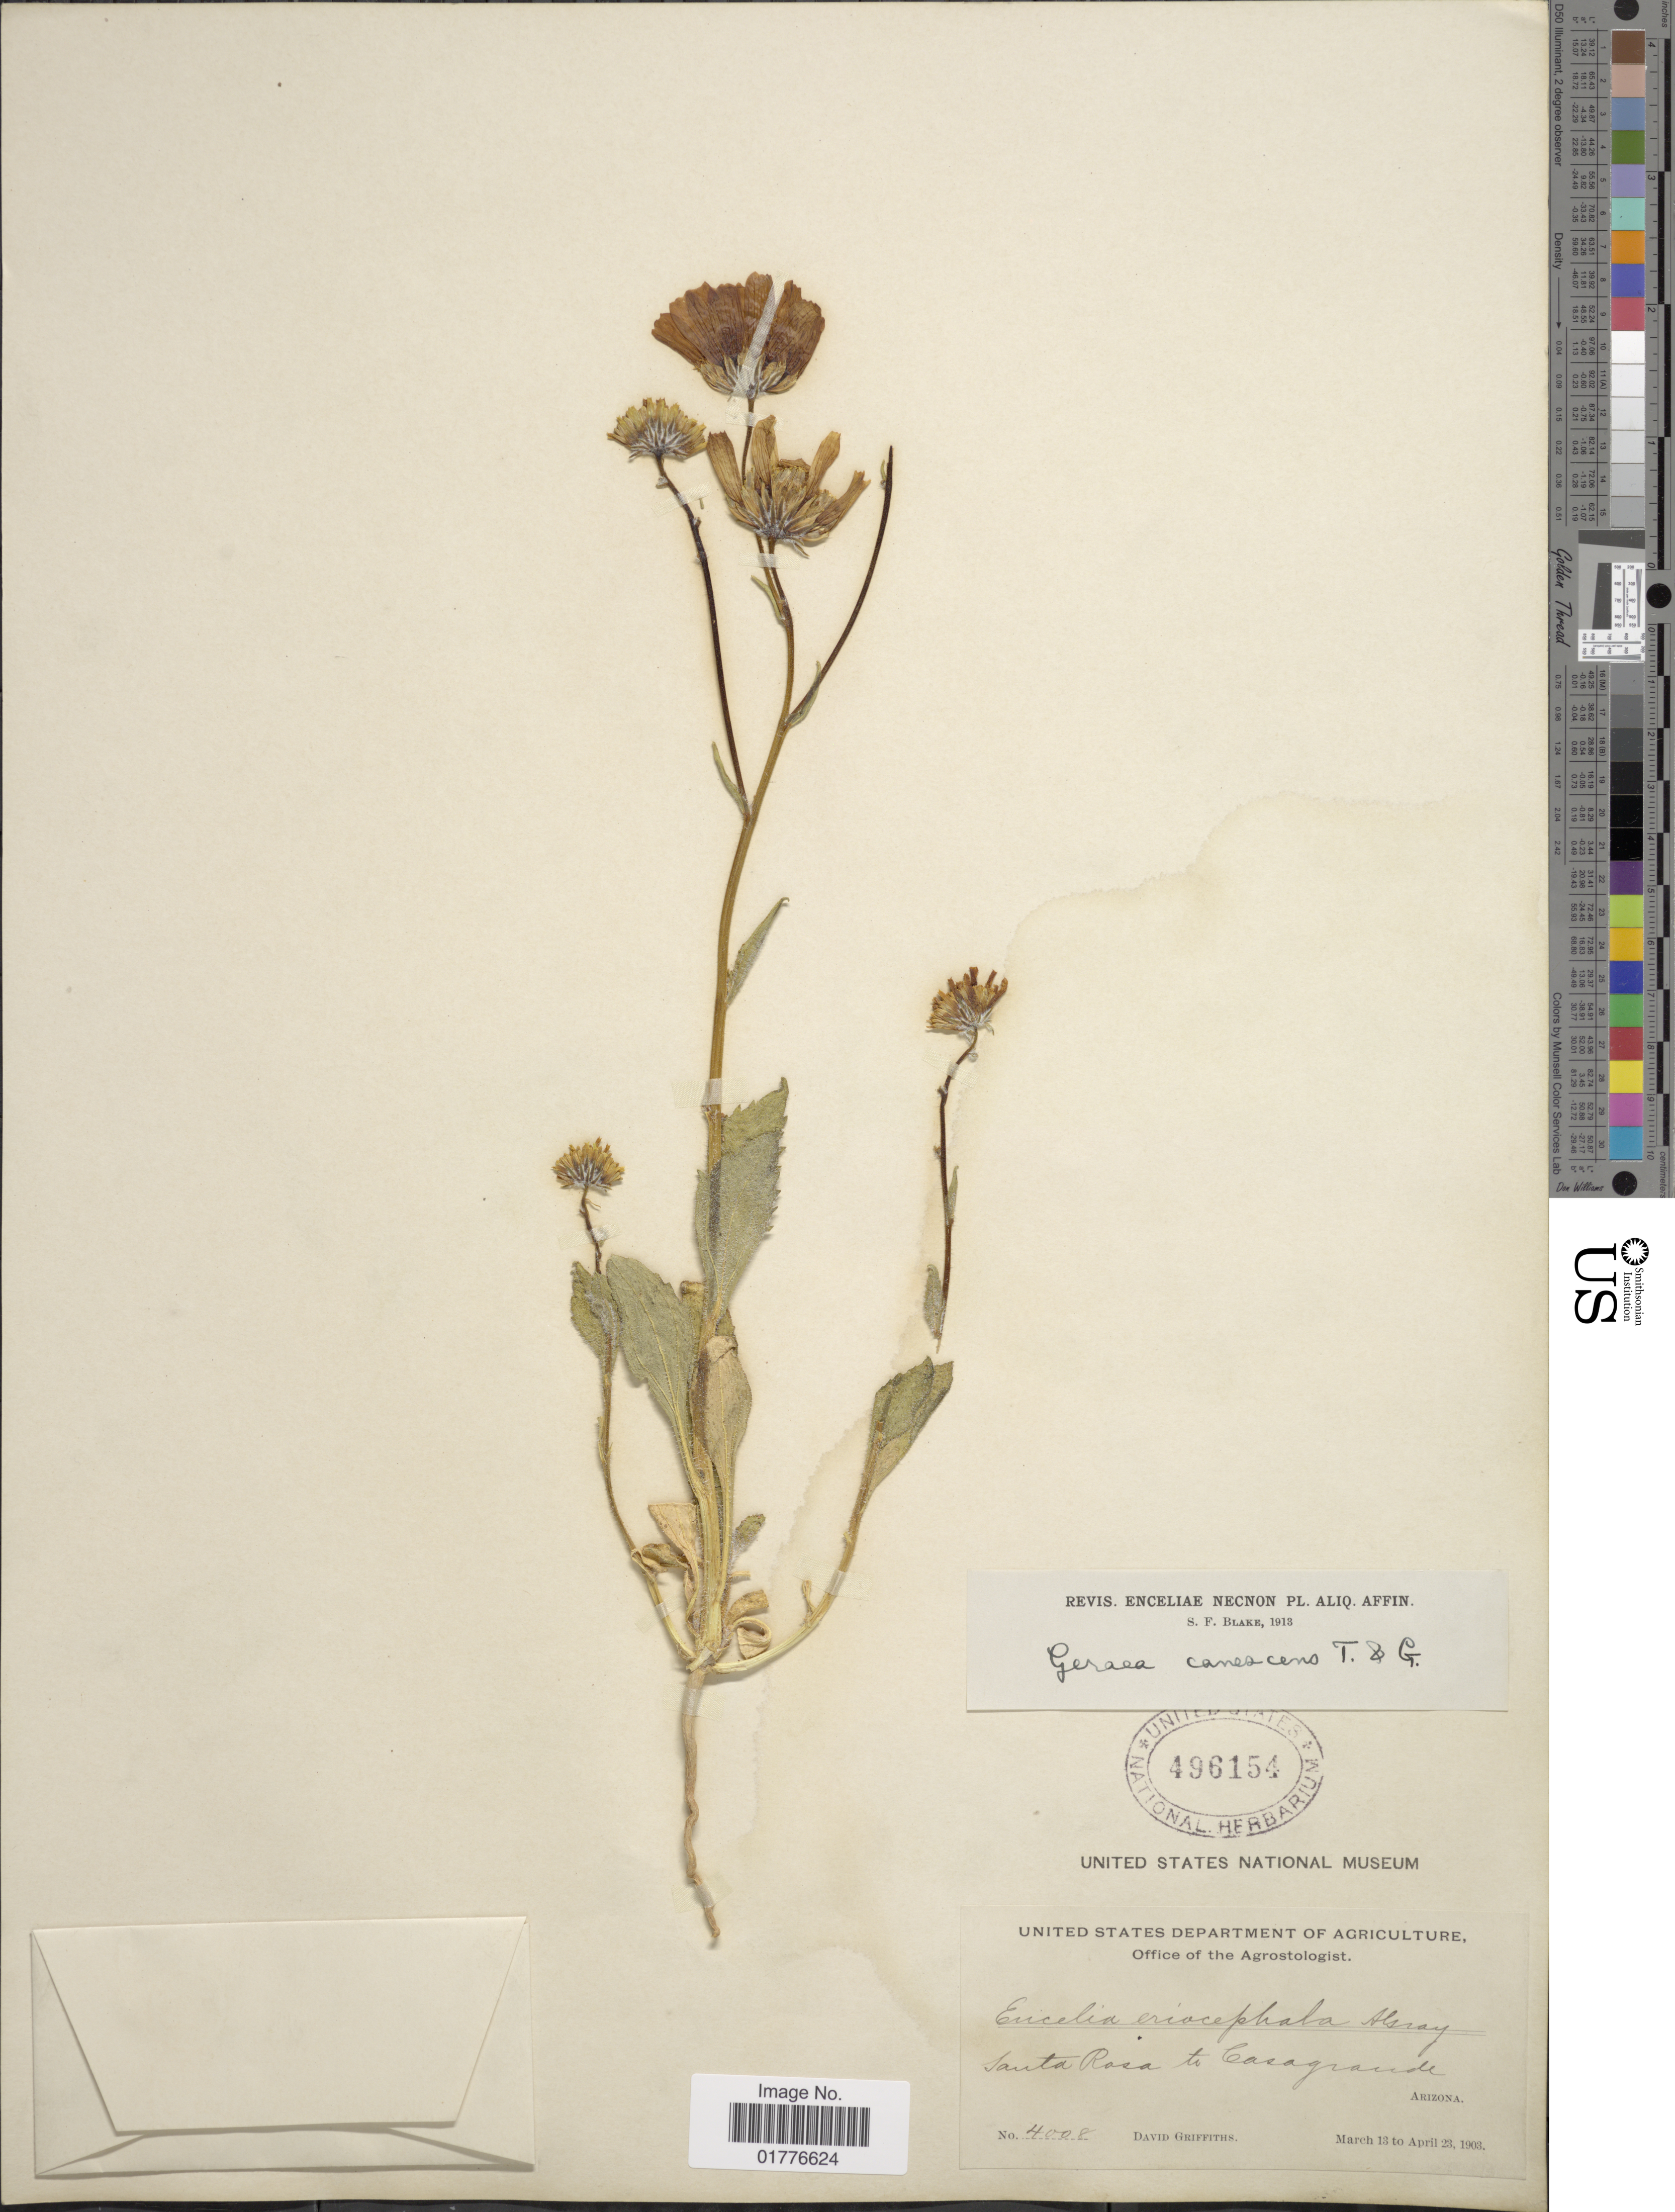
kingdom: Plantae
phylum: Tracheophyta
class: Magnoliopsida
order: Asterales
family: Asteraceae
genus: Geraea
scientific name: Geraea canescens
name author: Torr. & A. Gray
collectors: D. Griffiths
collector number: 4008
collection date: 1903-03-13/1903-04-23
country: United States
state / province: Arizona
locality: Santa Rosa to Casagrande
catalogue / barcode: US 496154